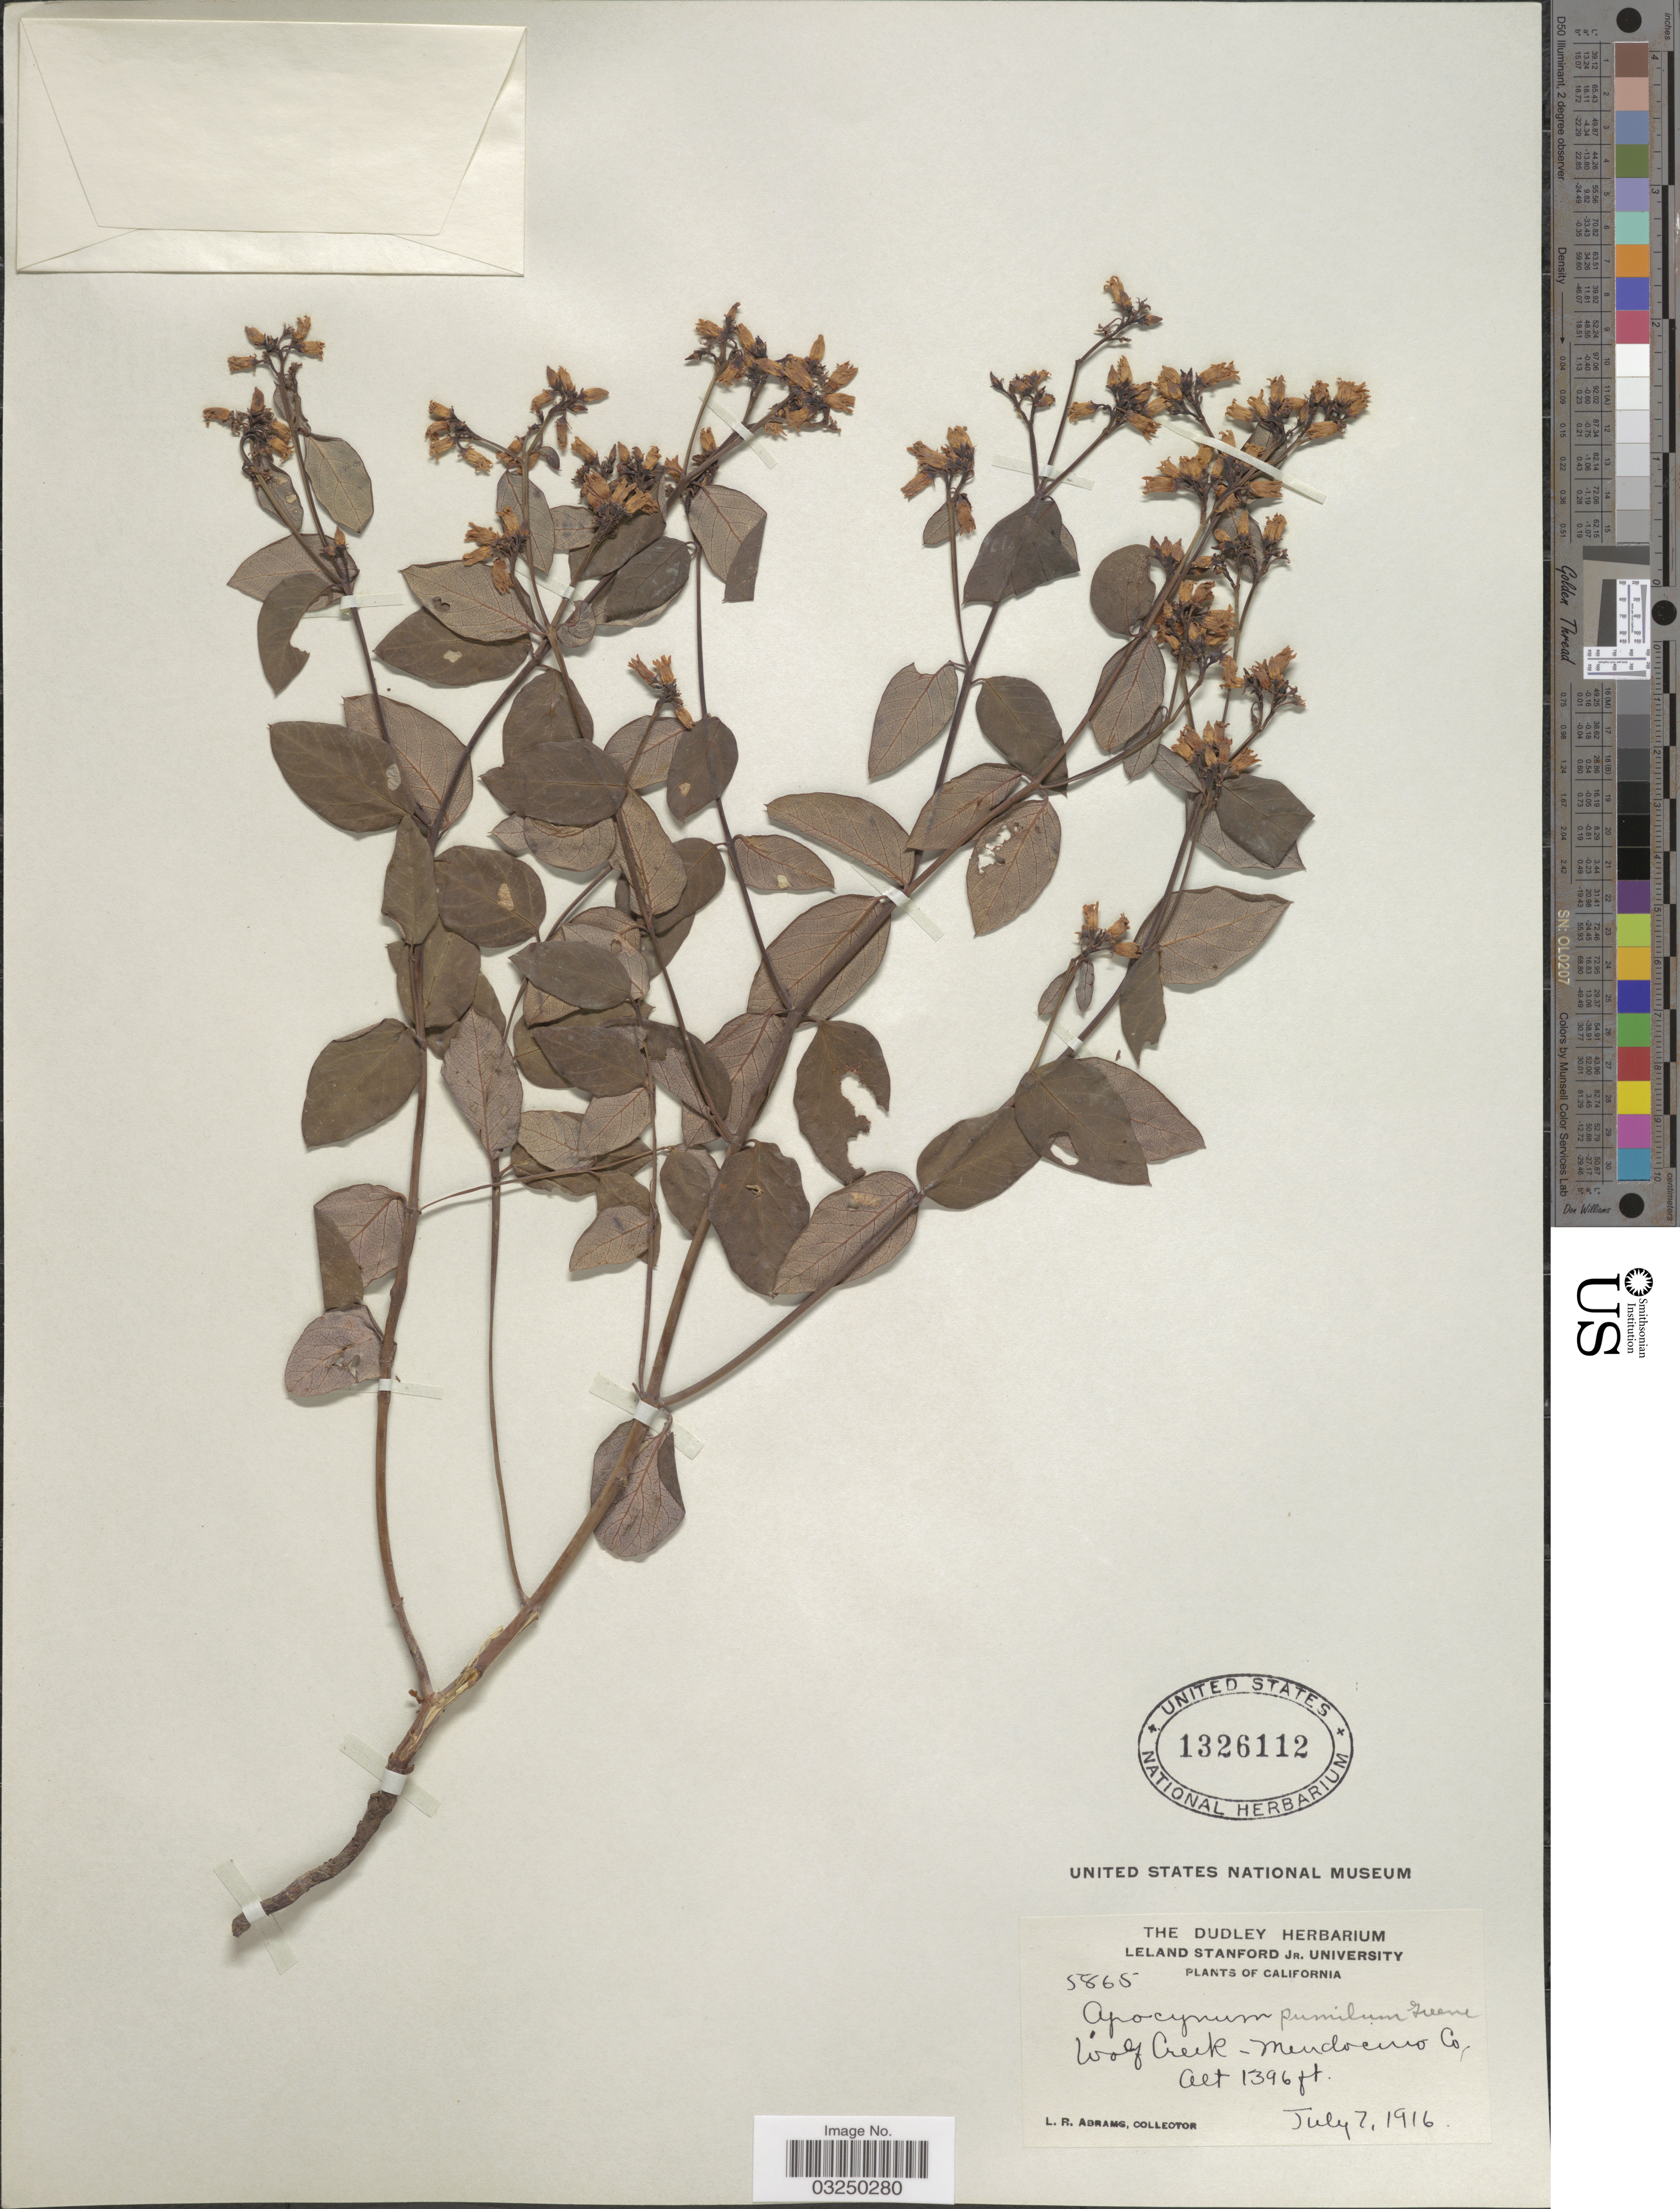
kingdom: Plantae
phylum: Tracheophyta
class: Magnoliopsida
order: Gentianales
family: Apocynaceae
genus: Apocynum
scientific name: Apocynum sp.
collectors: L. Abrams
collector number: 5865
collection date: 1916-07-07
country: United States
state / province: California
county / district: Mendocino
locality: Wolf Creek - Mendocino Co.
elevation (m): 426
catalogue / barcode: US 1326112